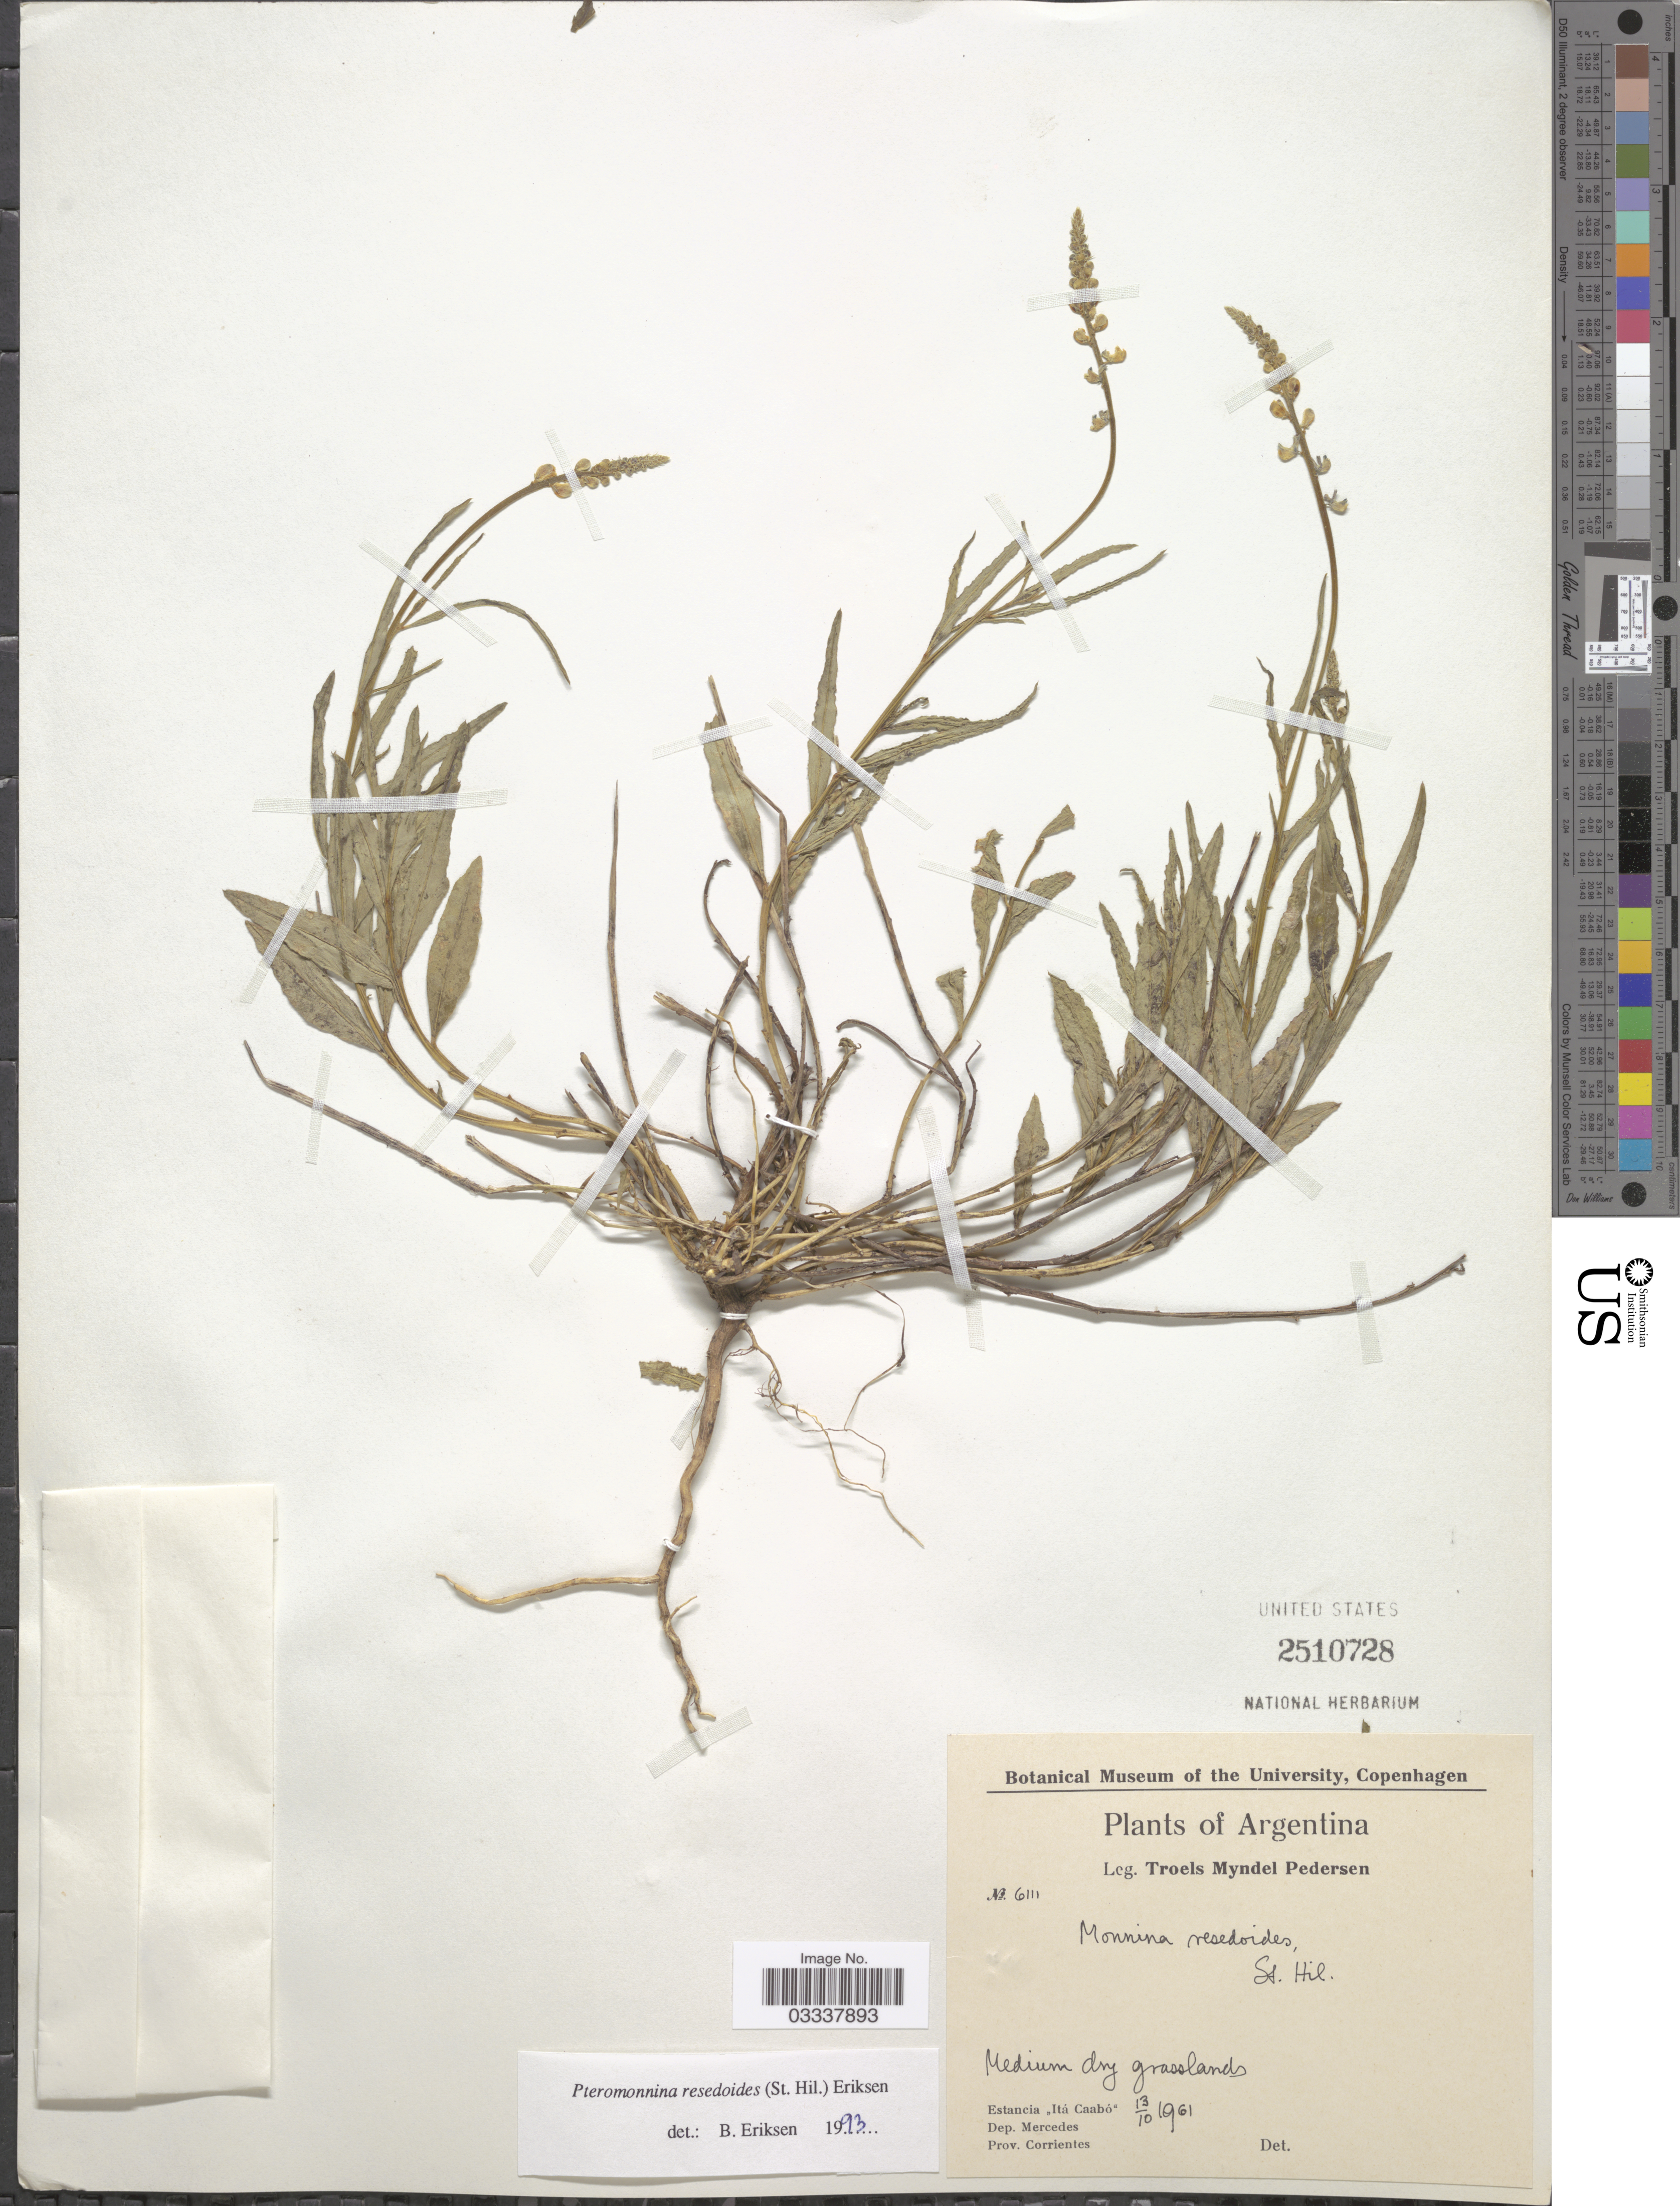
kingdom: Plantae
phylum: Tracheophyta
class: Magnoliopsida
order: Fabales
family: Polygalaceae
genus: Monnina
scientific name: Monnina resedoides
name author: A. St.-Hil.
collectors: T. Pederson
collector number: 6111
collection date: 1961-10-13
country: Argentina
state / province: Corrientes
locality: Estancia "Itá Caabó", Dep. Mercedes.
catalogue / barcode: US 2510728